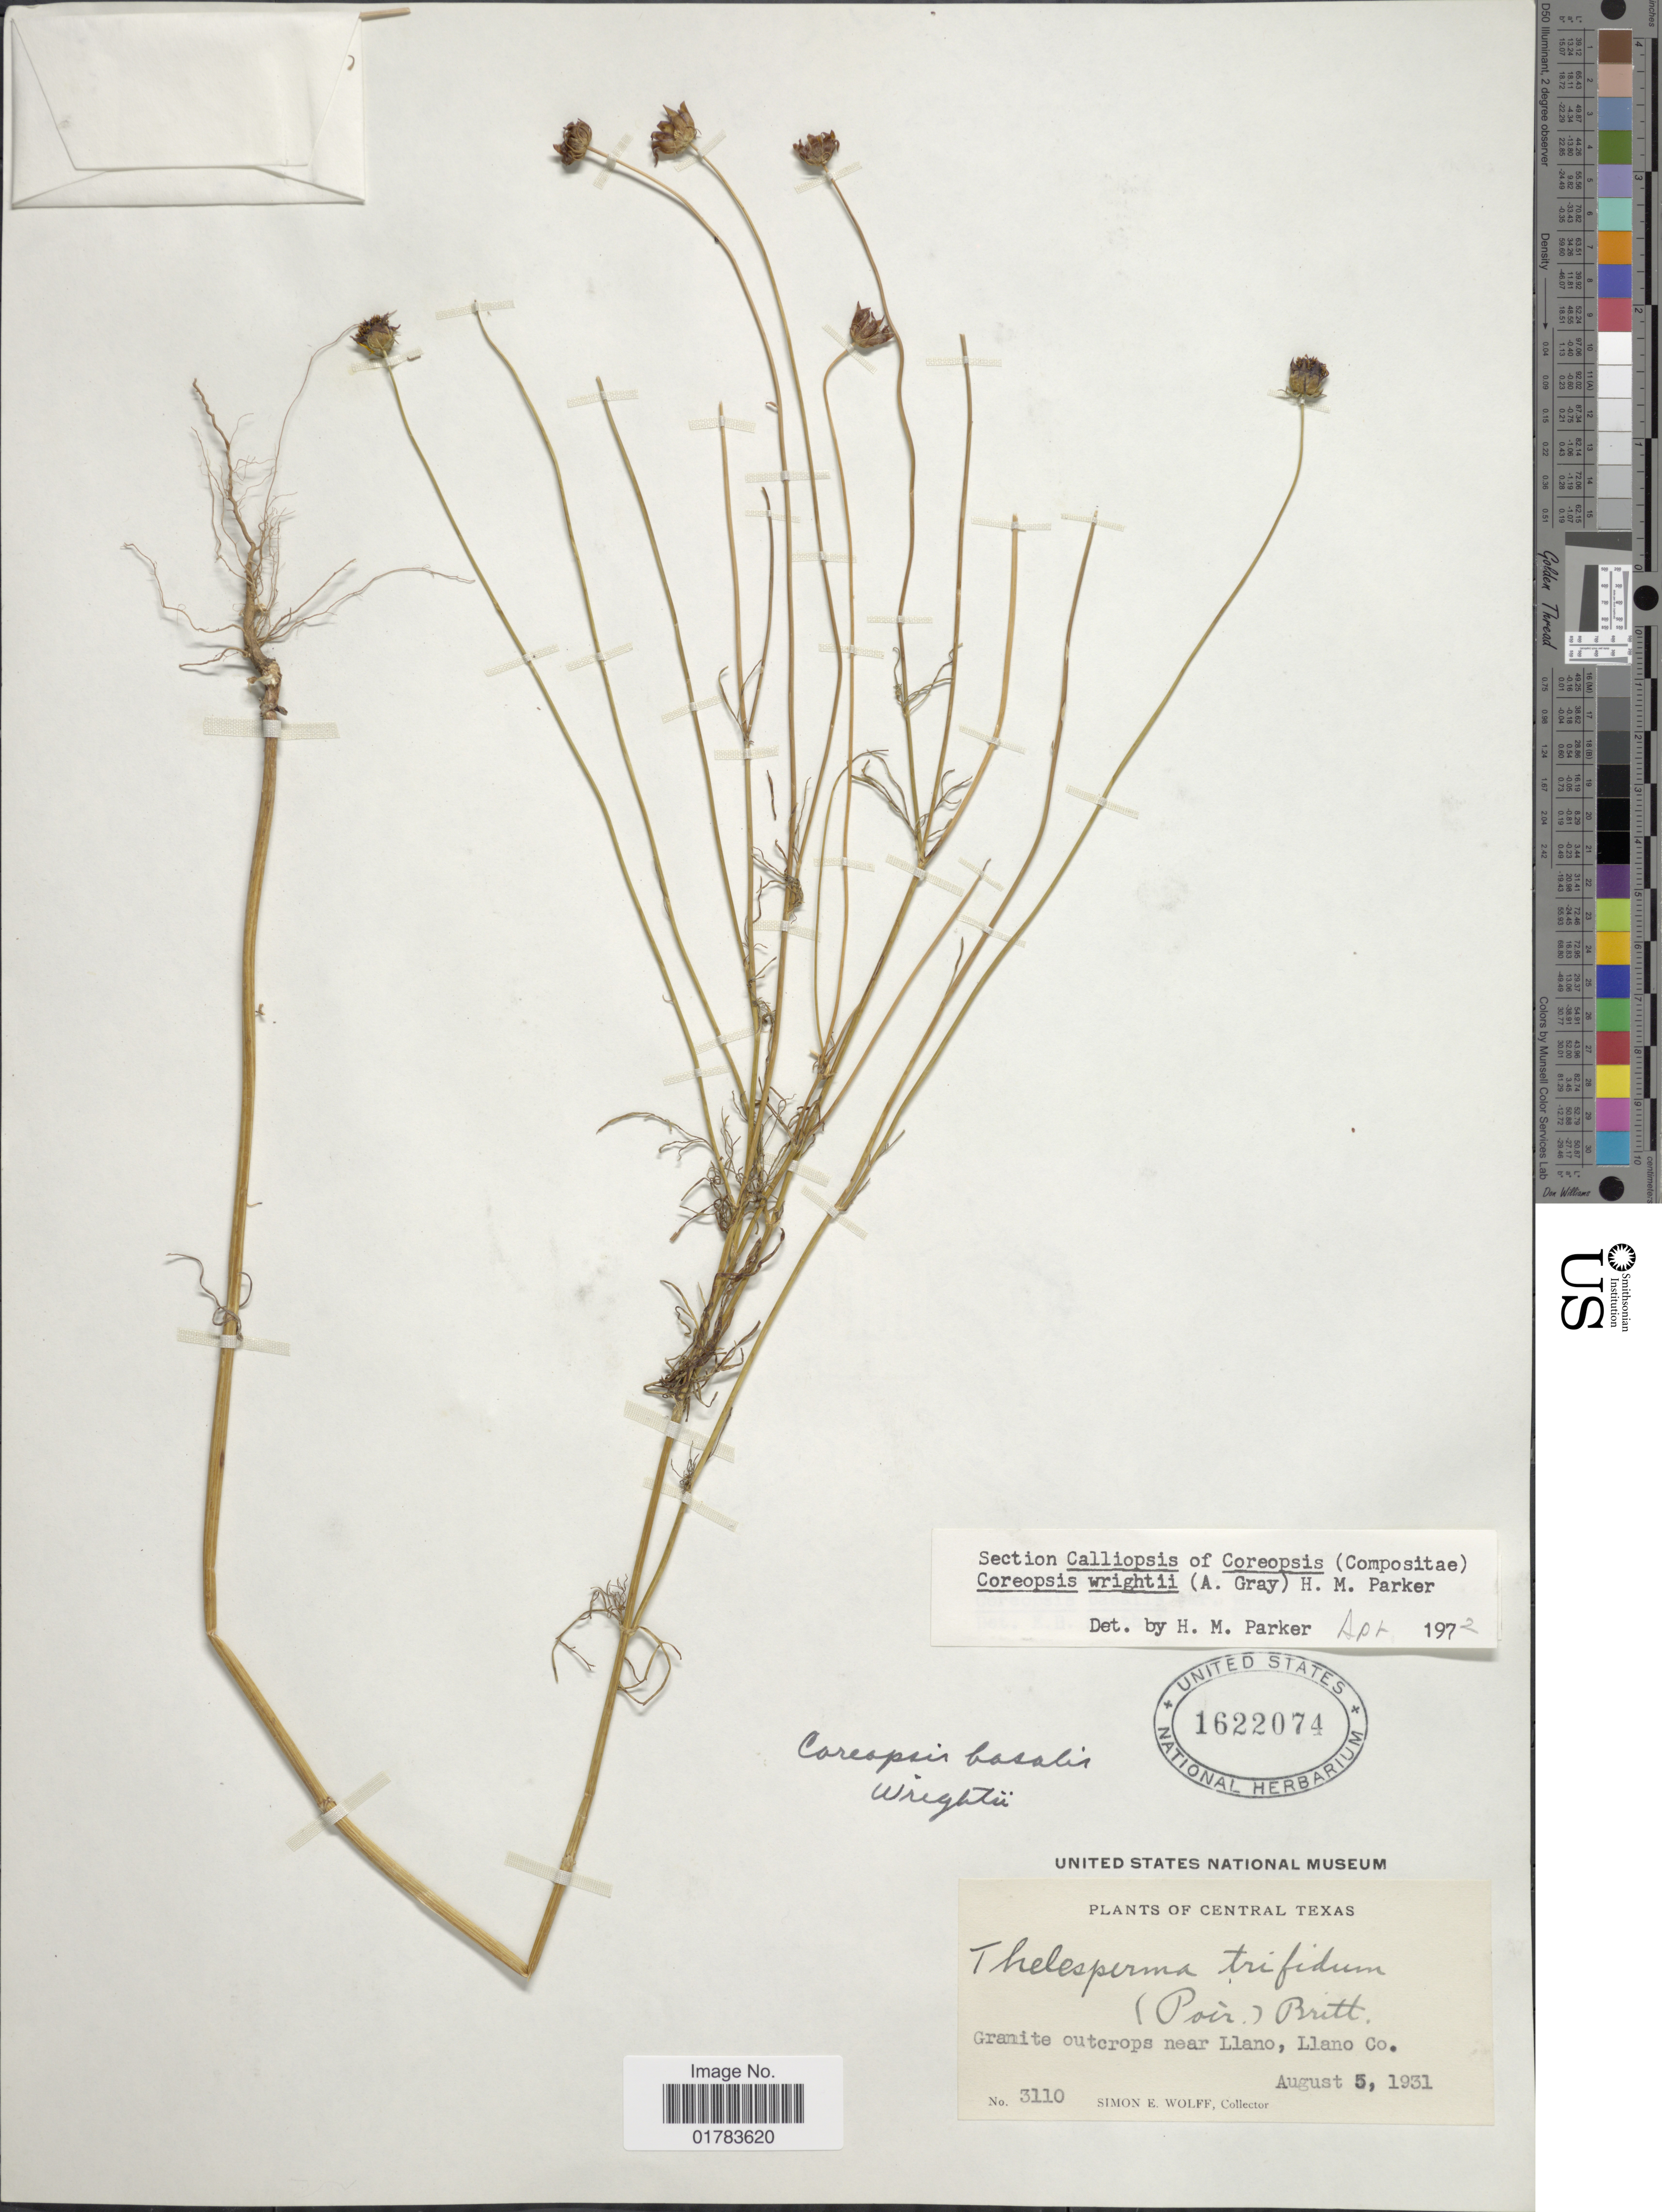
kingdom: Plantae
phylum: Tracheophyta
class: Magnoliopsida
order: Asterales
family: Asteraceae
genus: Coreopsis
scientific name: Coreopsis wrightii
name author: (A. Gray) Parker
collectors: S. E. Wolff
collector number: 3110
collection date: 1931-08-05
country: United States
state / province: Texas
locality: Central Texas, Granite outcrops near Llano, Llano Co.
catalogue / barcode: US 1622074